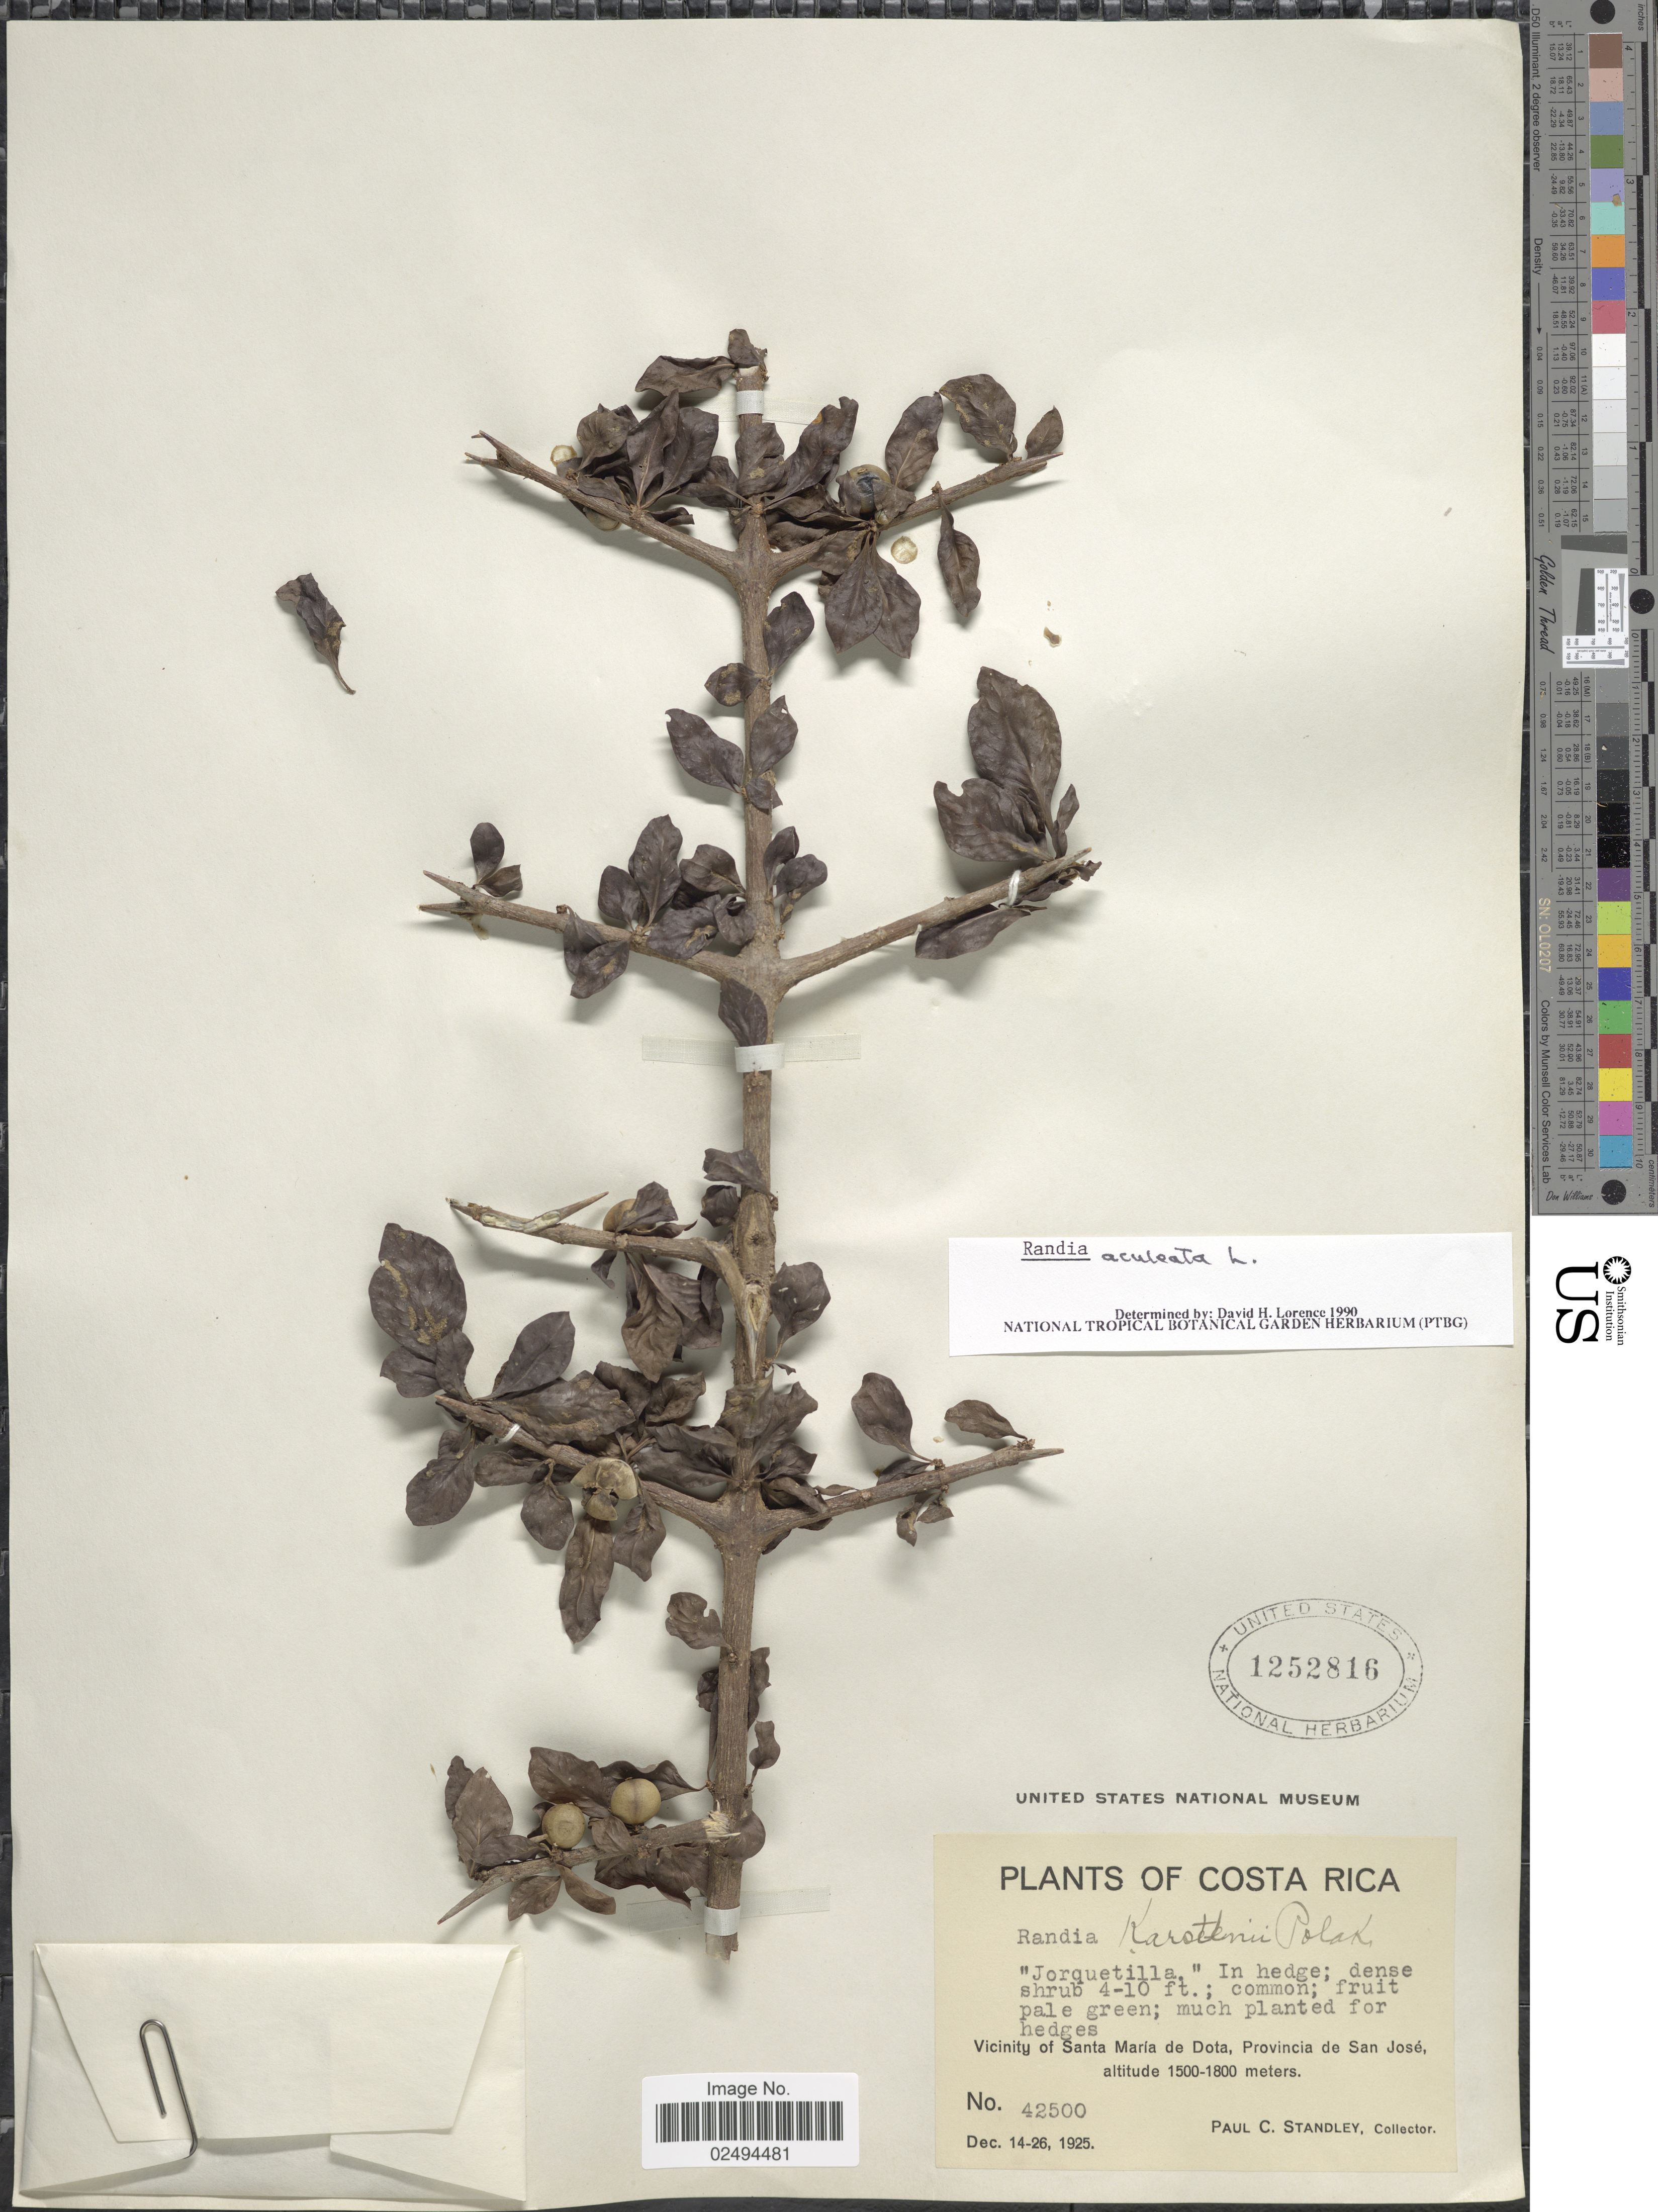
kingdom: Plantae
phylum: Tracheophyta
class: Magnoliopsida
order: Gentianales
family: Rubiaceae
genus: Randia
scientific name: Randia aculeata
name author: L.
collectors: P. C. Standley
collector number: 42500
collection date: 1925-12-14/1925-12-26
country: Costa Rica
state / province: San José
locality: Vicinity of Santa Maria de Dota, Provincia de San Jose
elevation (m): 1500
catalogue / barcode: US 1252816